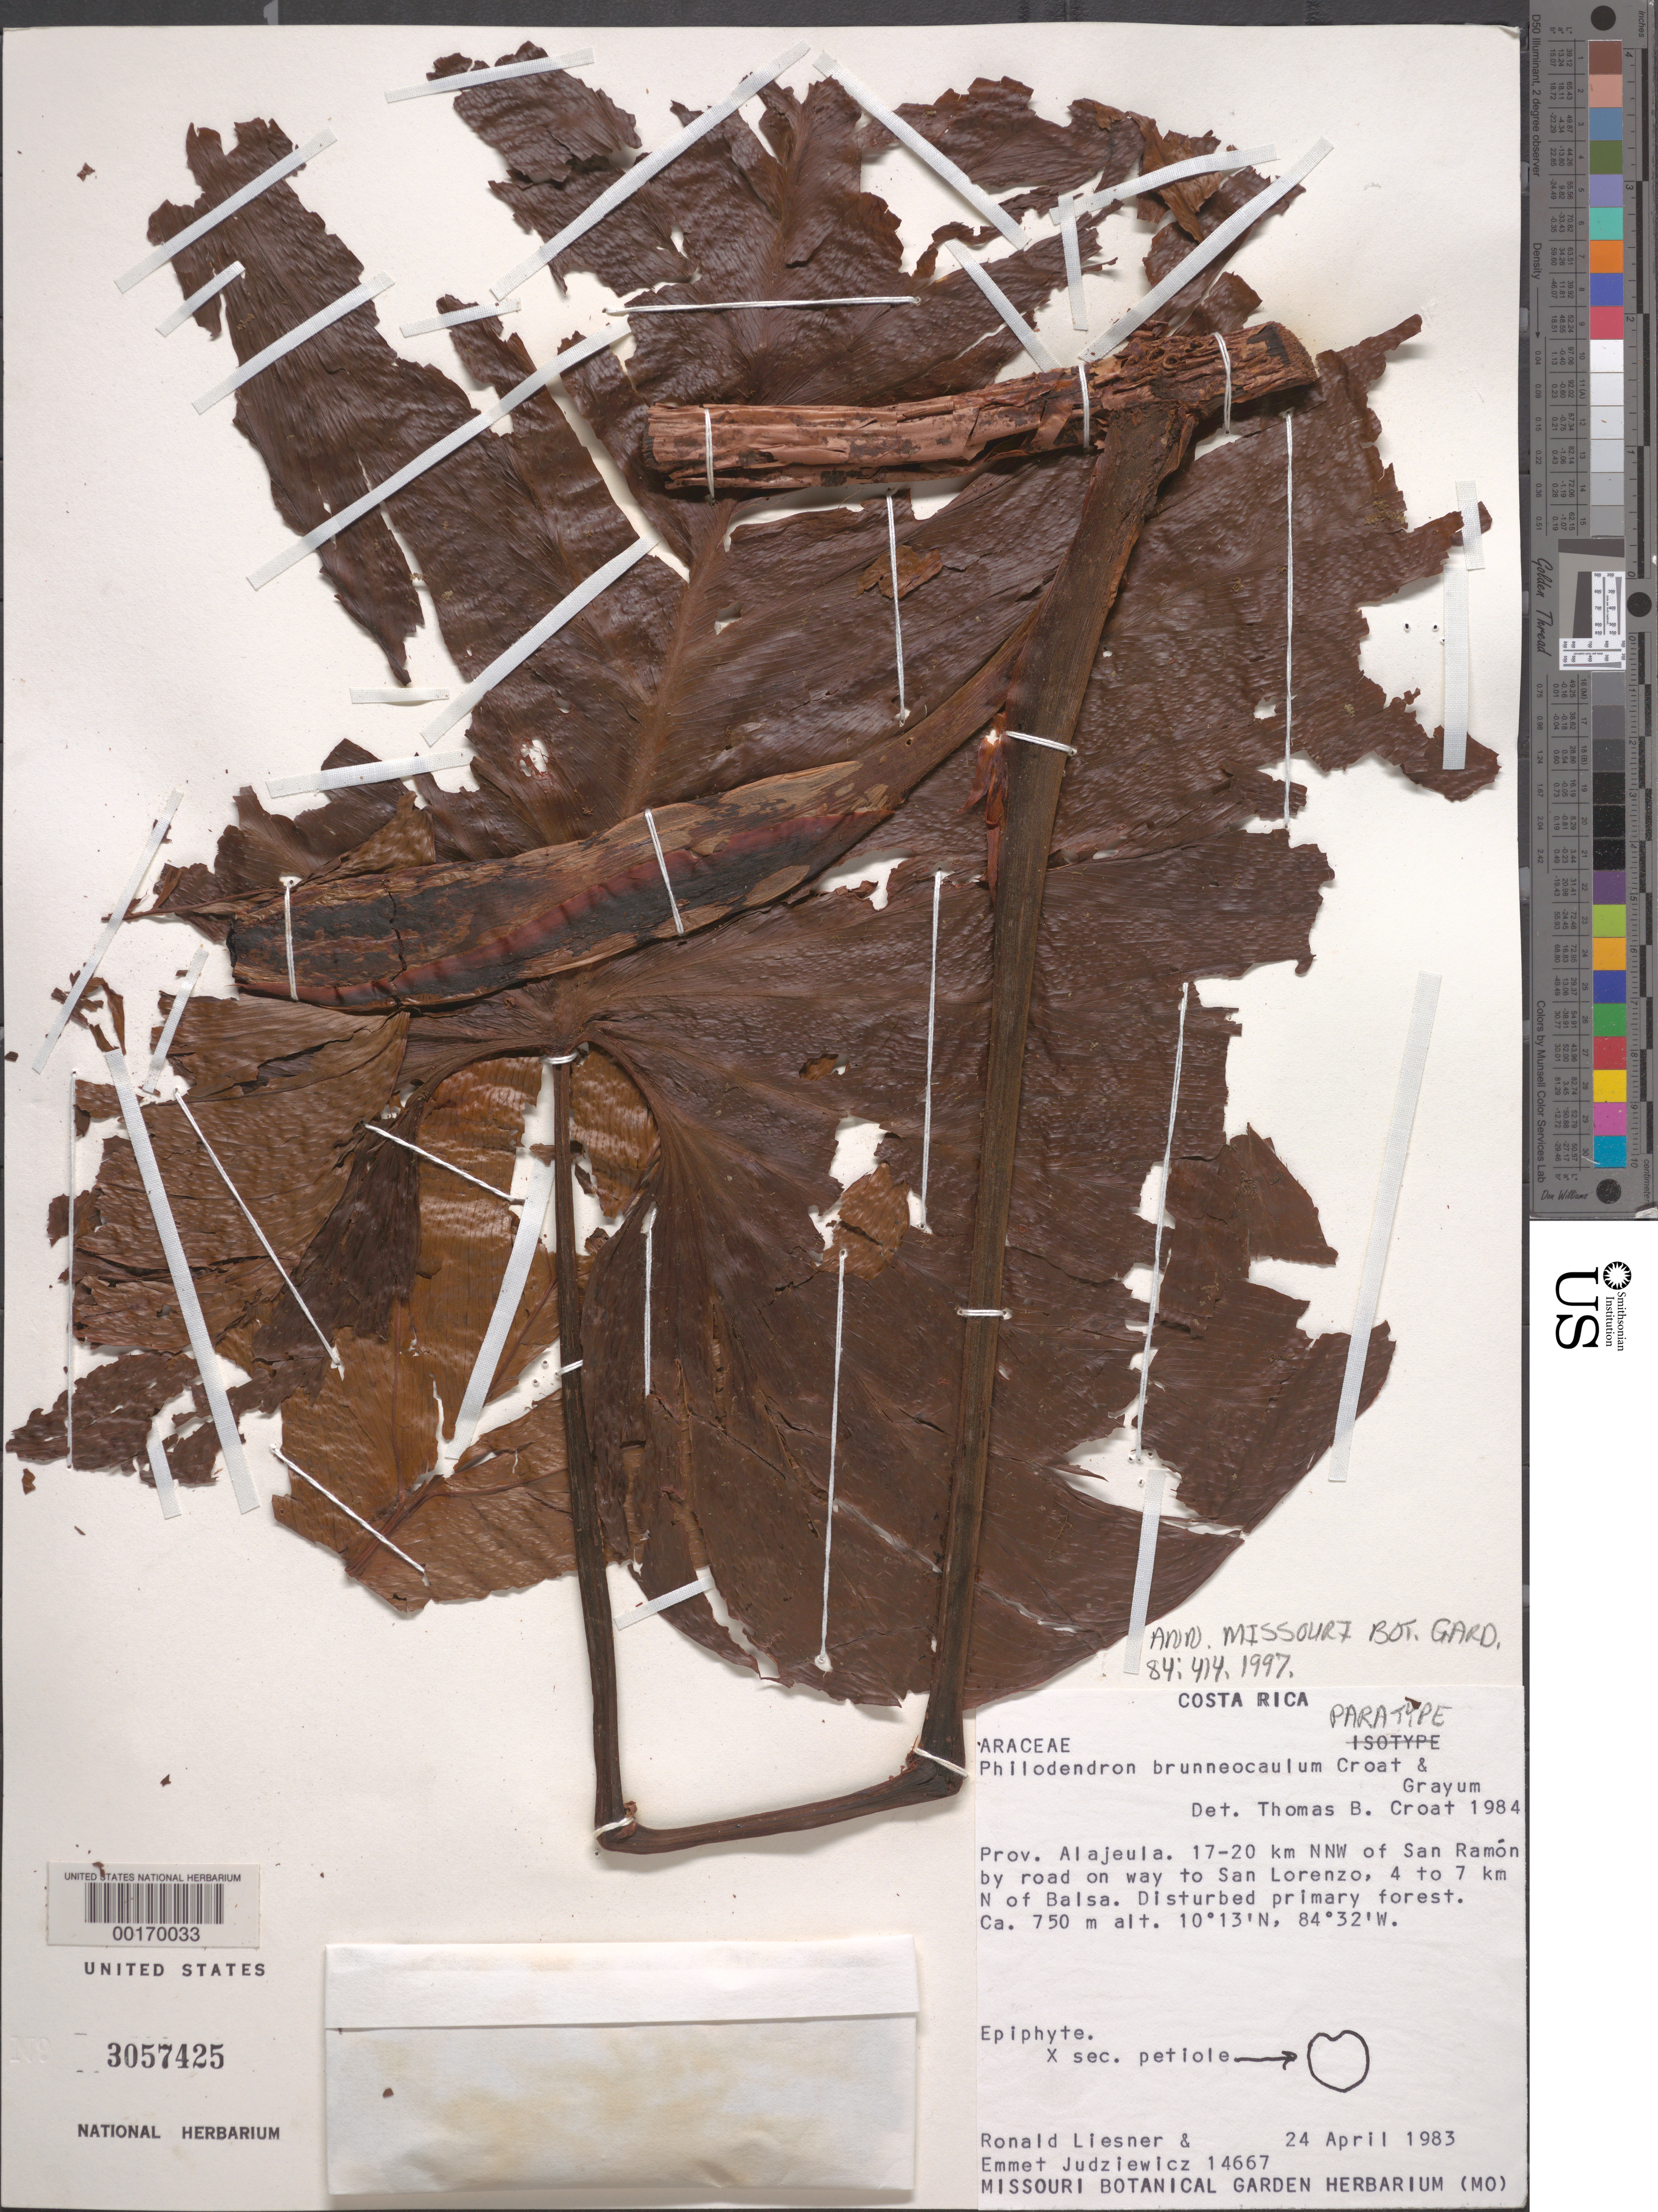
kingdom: Plantae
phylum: Tracheophyta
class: Liliopsida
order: Alismatales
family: Araceae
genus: Philodendron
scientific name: Philodendron brunneicaule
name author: Croat & Grayum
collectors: R. L. Liesner & E. J. Judziewicz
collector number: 14667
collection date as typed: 24 Apr 1983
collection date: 1983-04-24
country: Costa Rica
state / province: Alajuela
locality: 17-20 km NNW of San Ramon by road on way to San Lorenzo, 4-7 km N of Balsa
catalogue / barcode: US 3057425